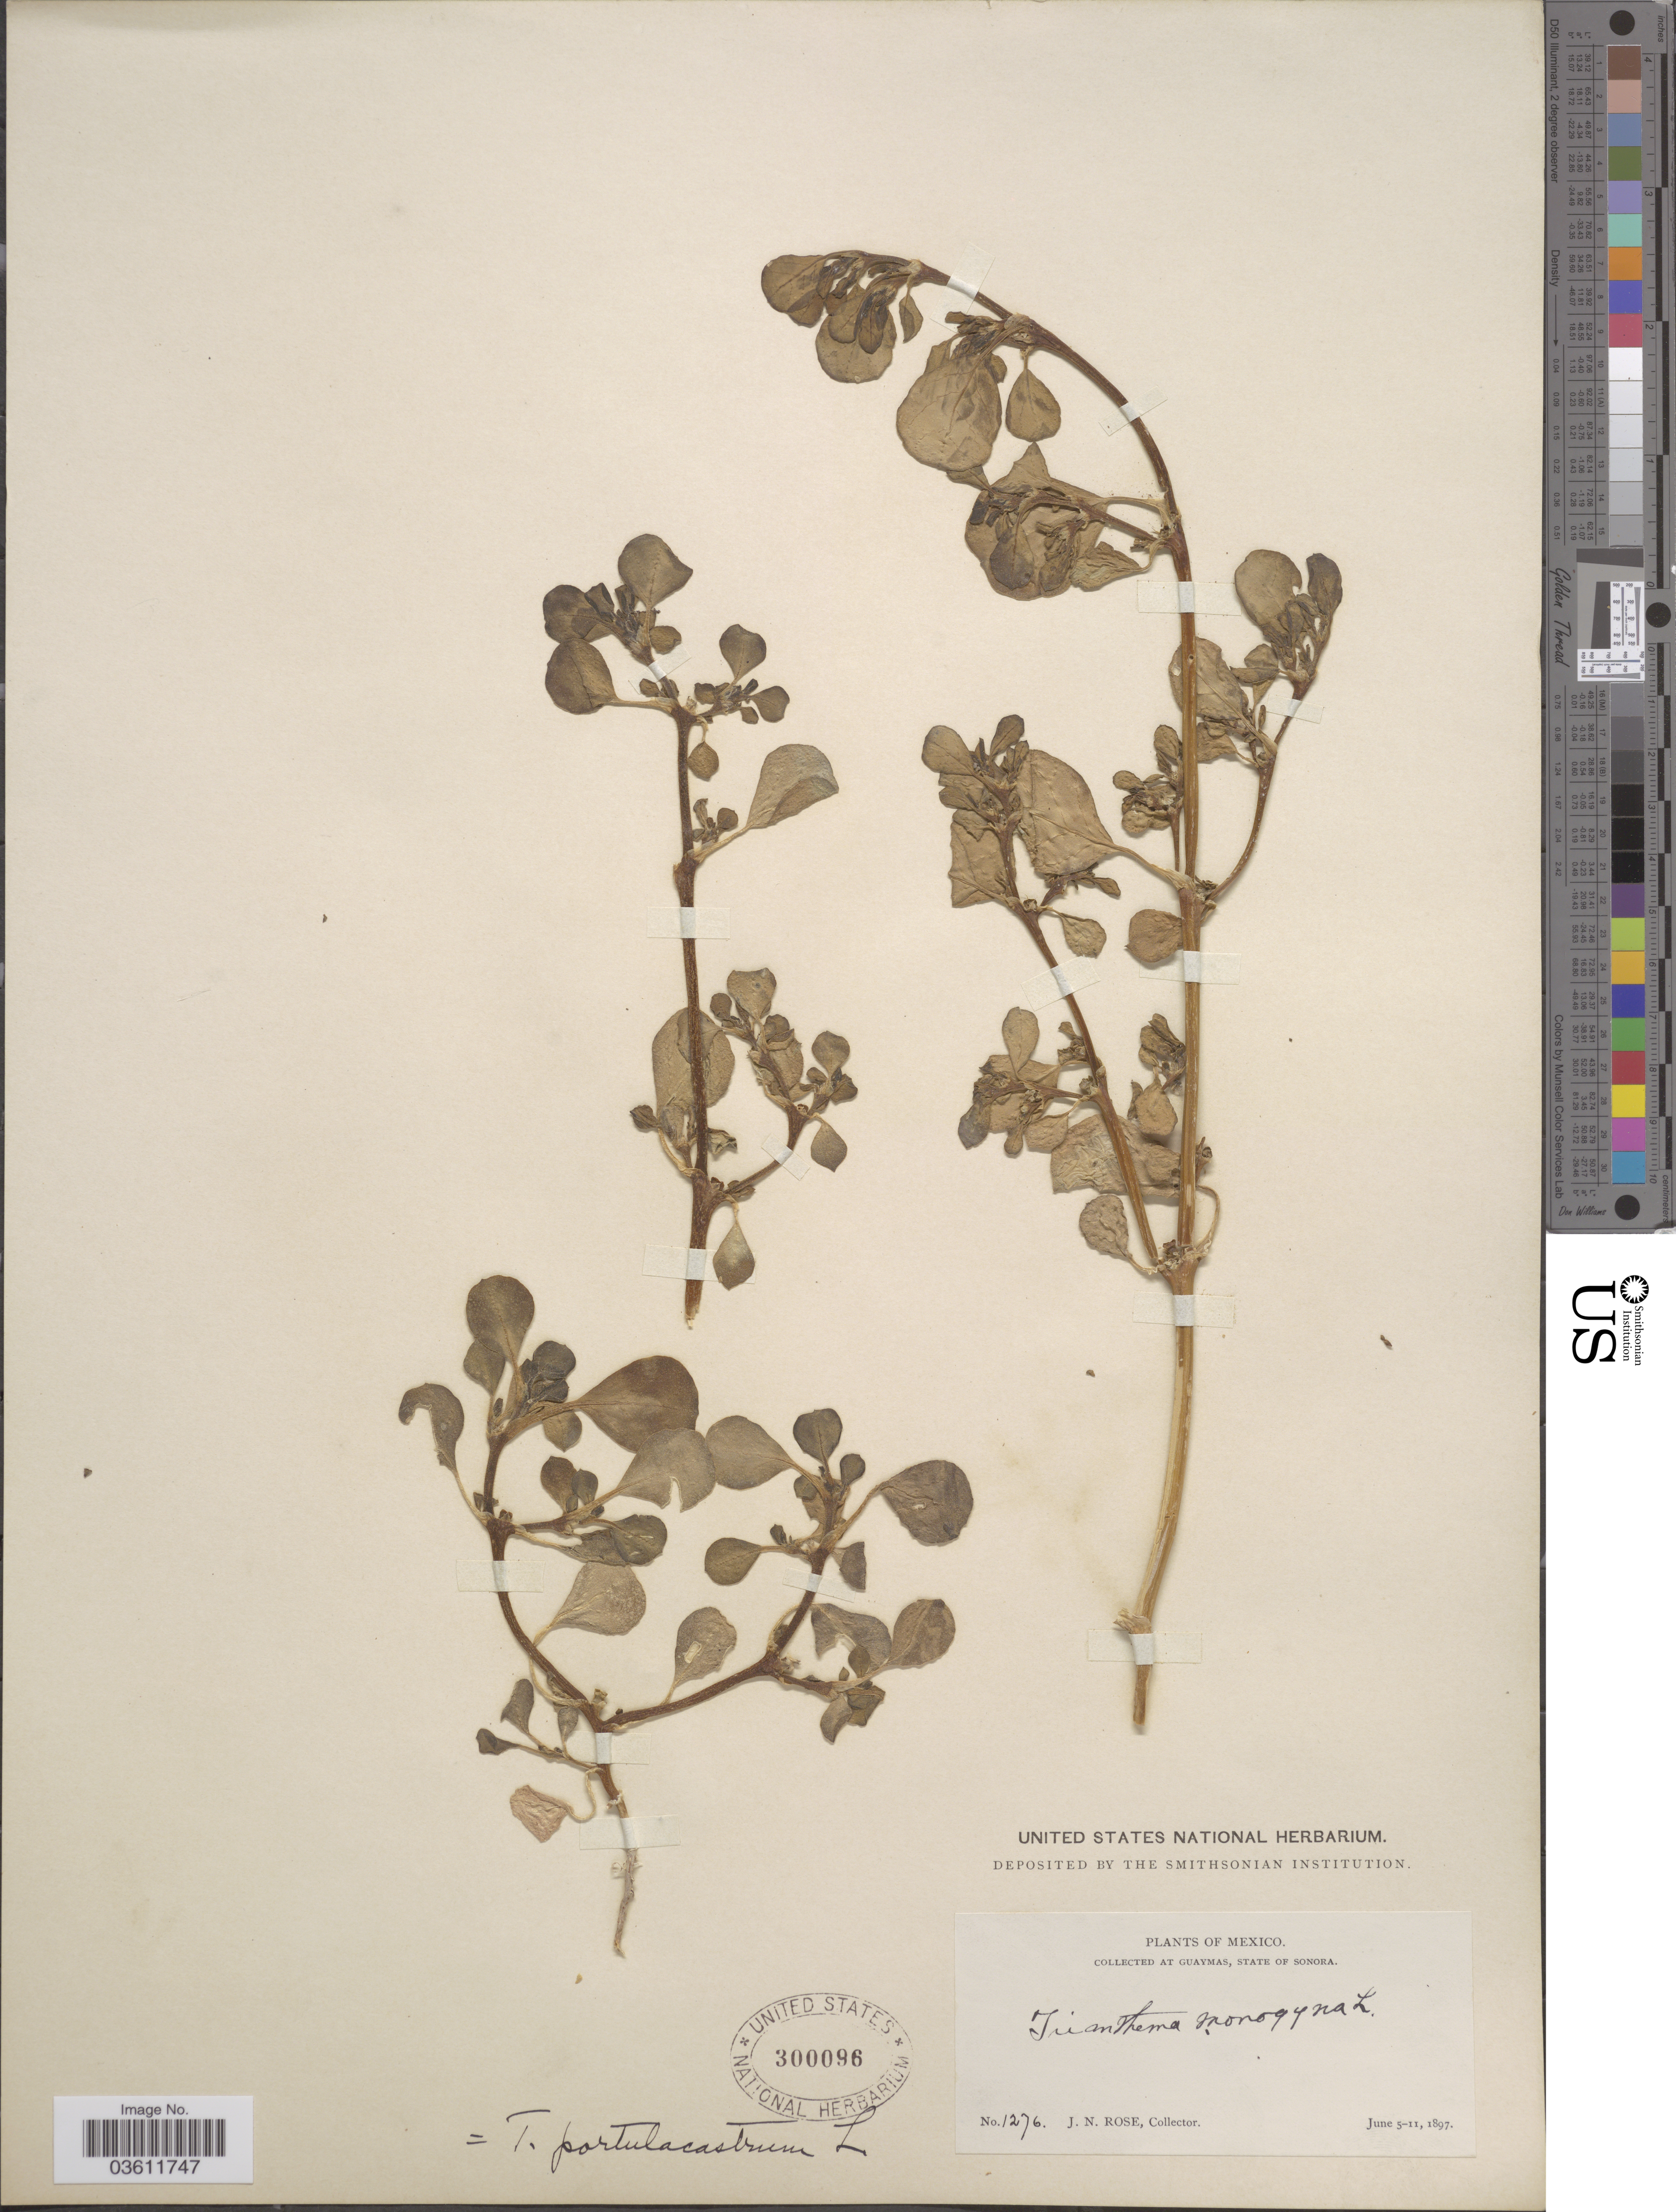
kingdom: Plantae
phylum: Tracheophyta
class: Magnoliopsida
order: Caryophyllales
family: Aizoaceae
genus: Trianthema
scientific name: Trianthema portulacastrum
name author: L.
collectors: J. N. Rose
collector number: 1276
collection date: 1897-06-05/1897-06-11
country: Mexico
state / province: Sonora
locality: Guaymas.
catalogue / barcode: US 300096